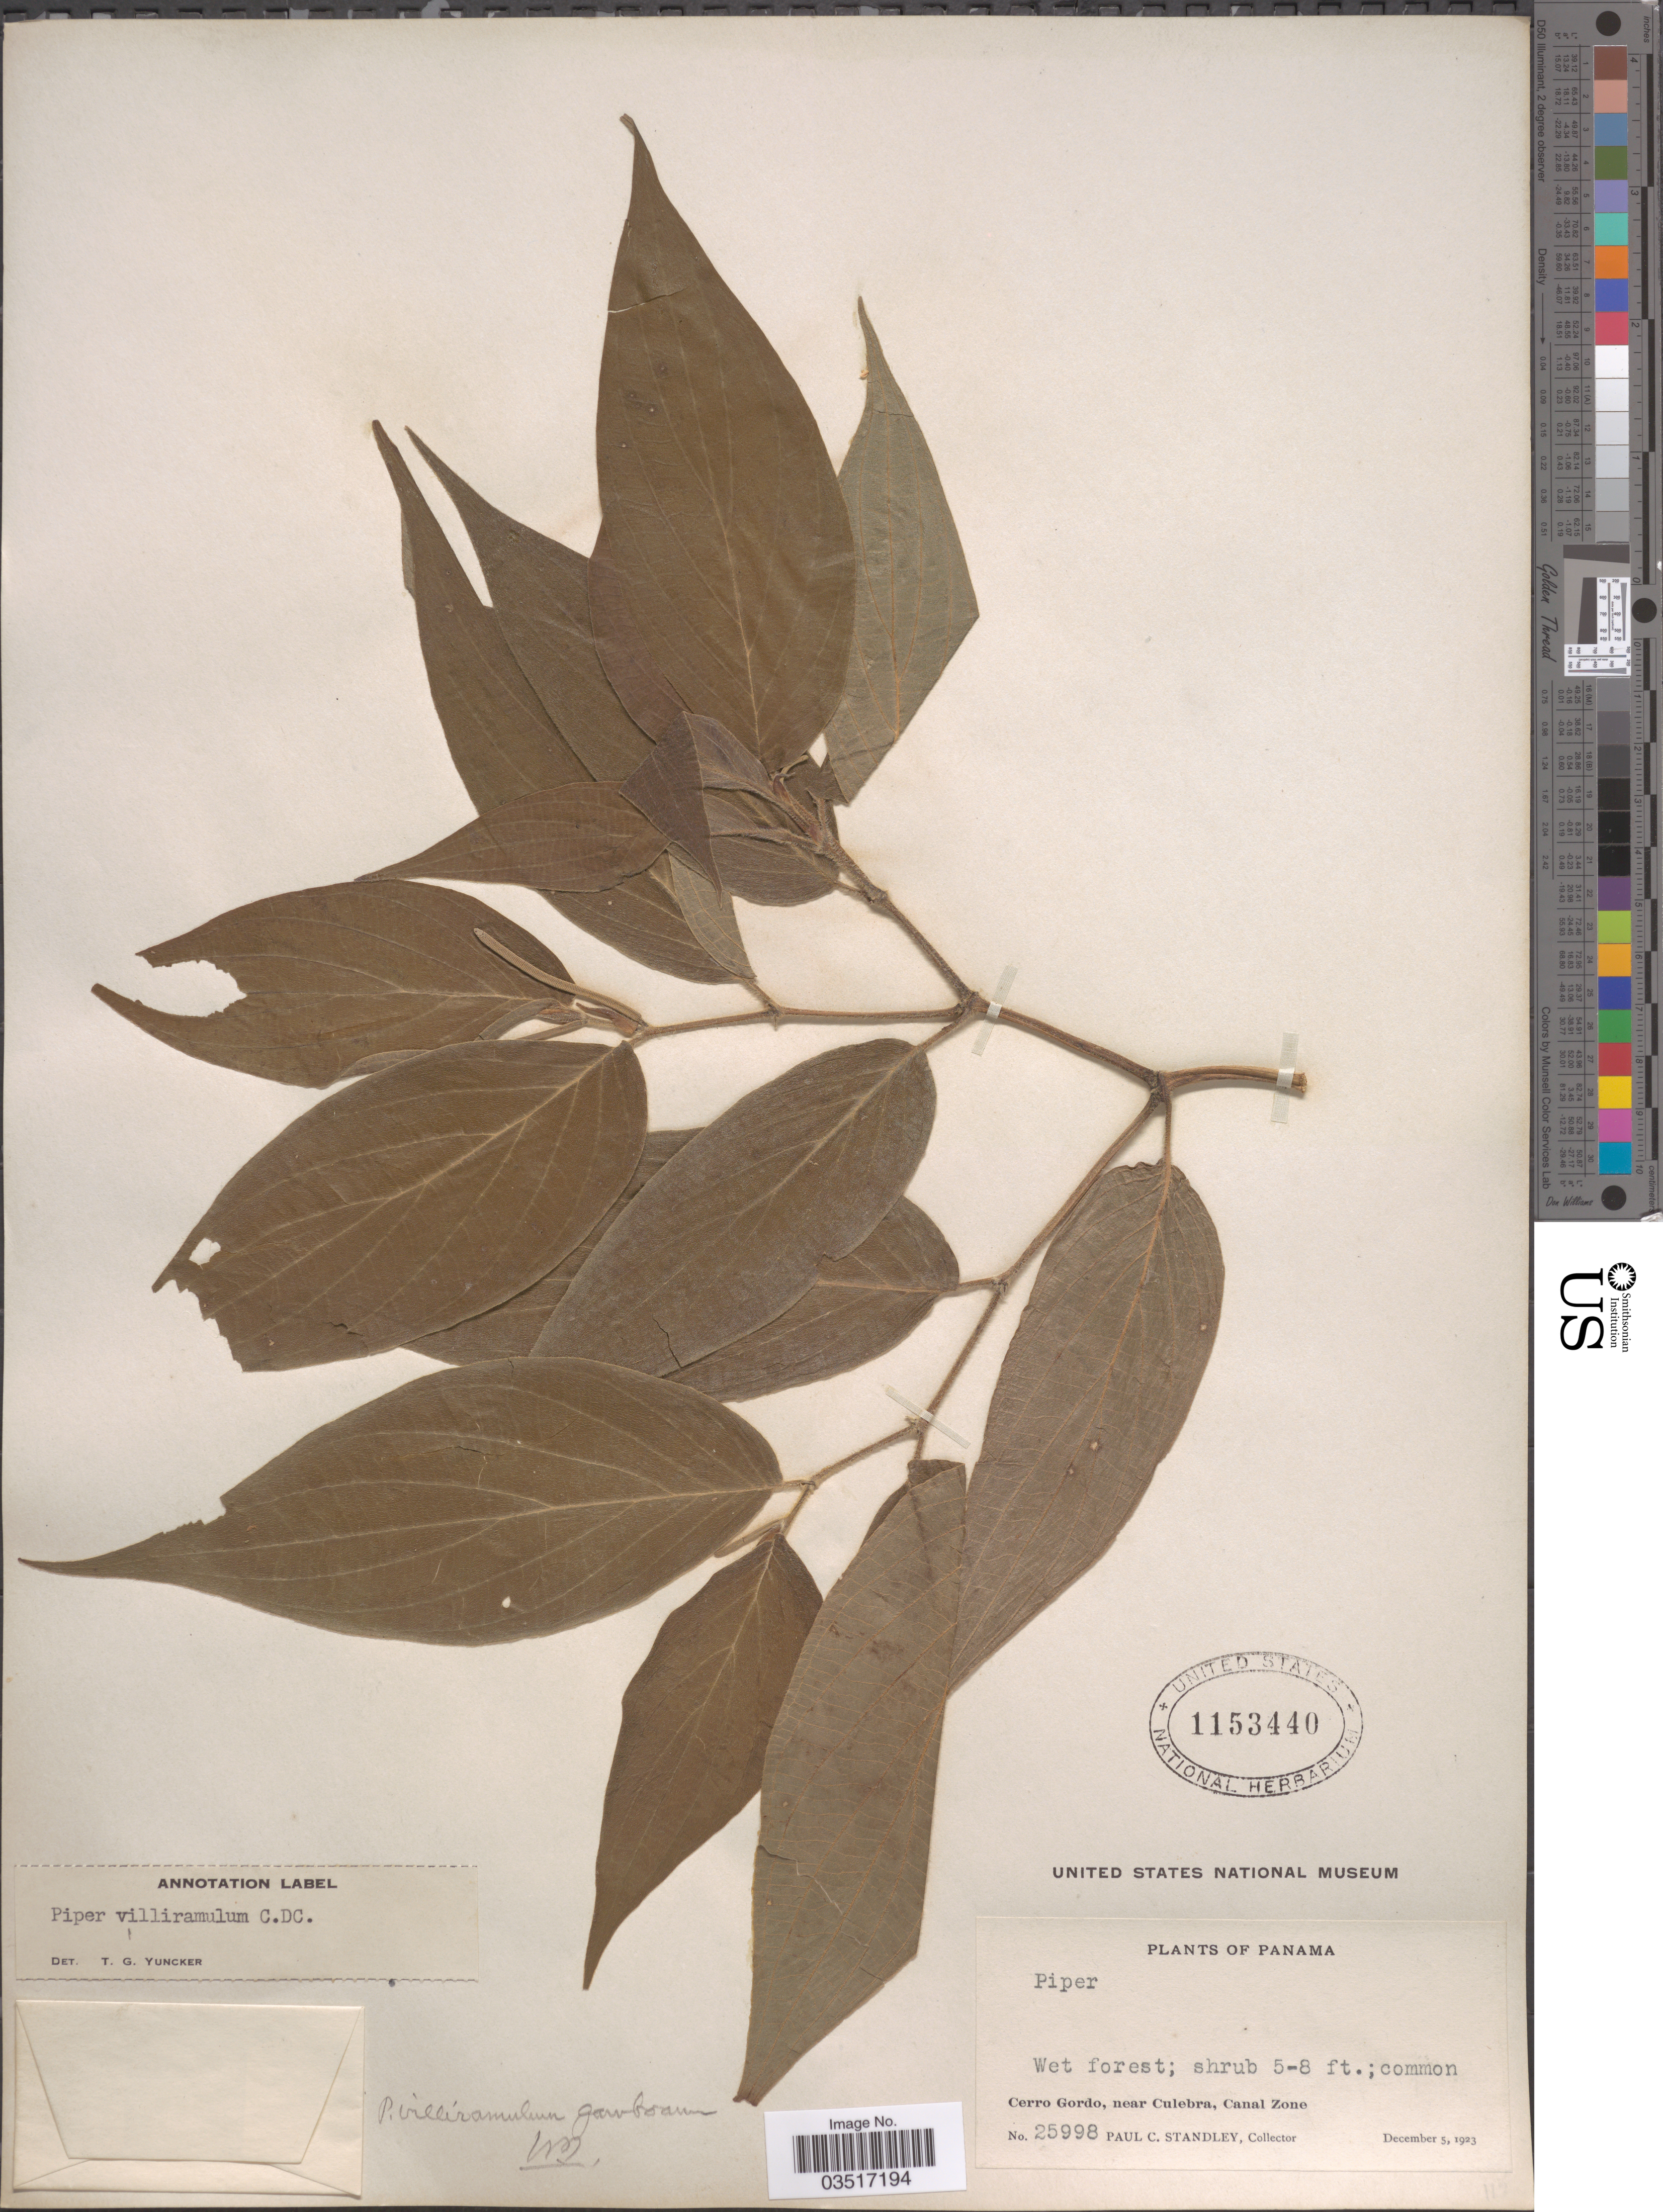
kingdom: Plantae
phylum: Tracheophyta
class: Magnoliopsida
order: Piperales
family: Piperaceae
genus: Piper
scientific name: Piper villiramulum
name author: C. DC.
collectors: P. C. Standley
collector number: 25998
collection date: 1923-12-05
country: Panama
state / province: Colón / Panamá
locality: Cerro Gordo, near Culebra, Canal Zone.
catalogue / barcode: US 1153440